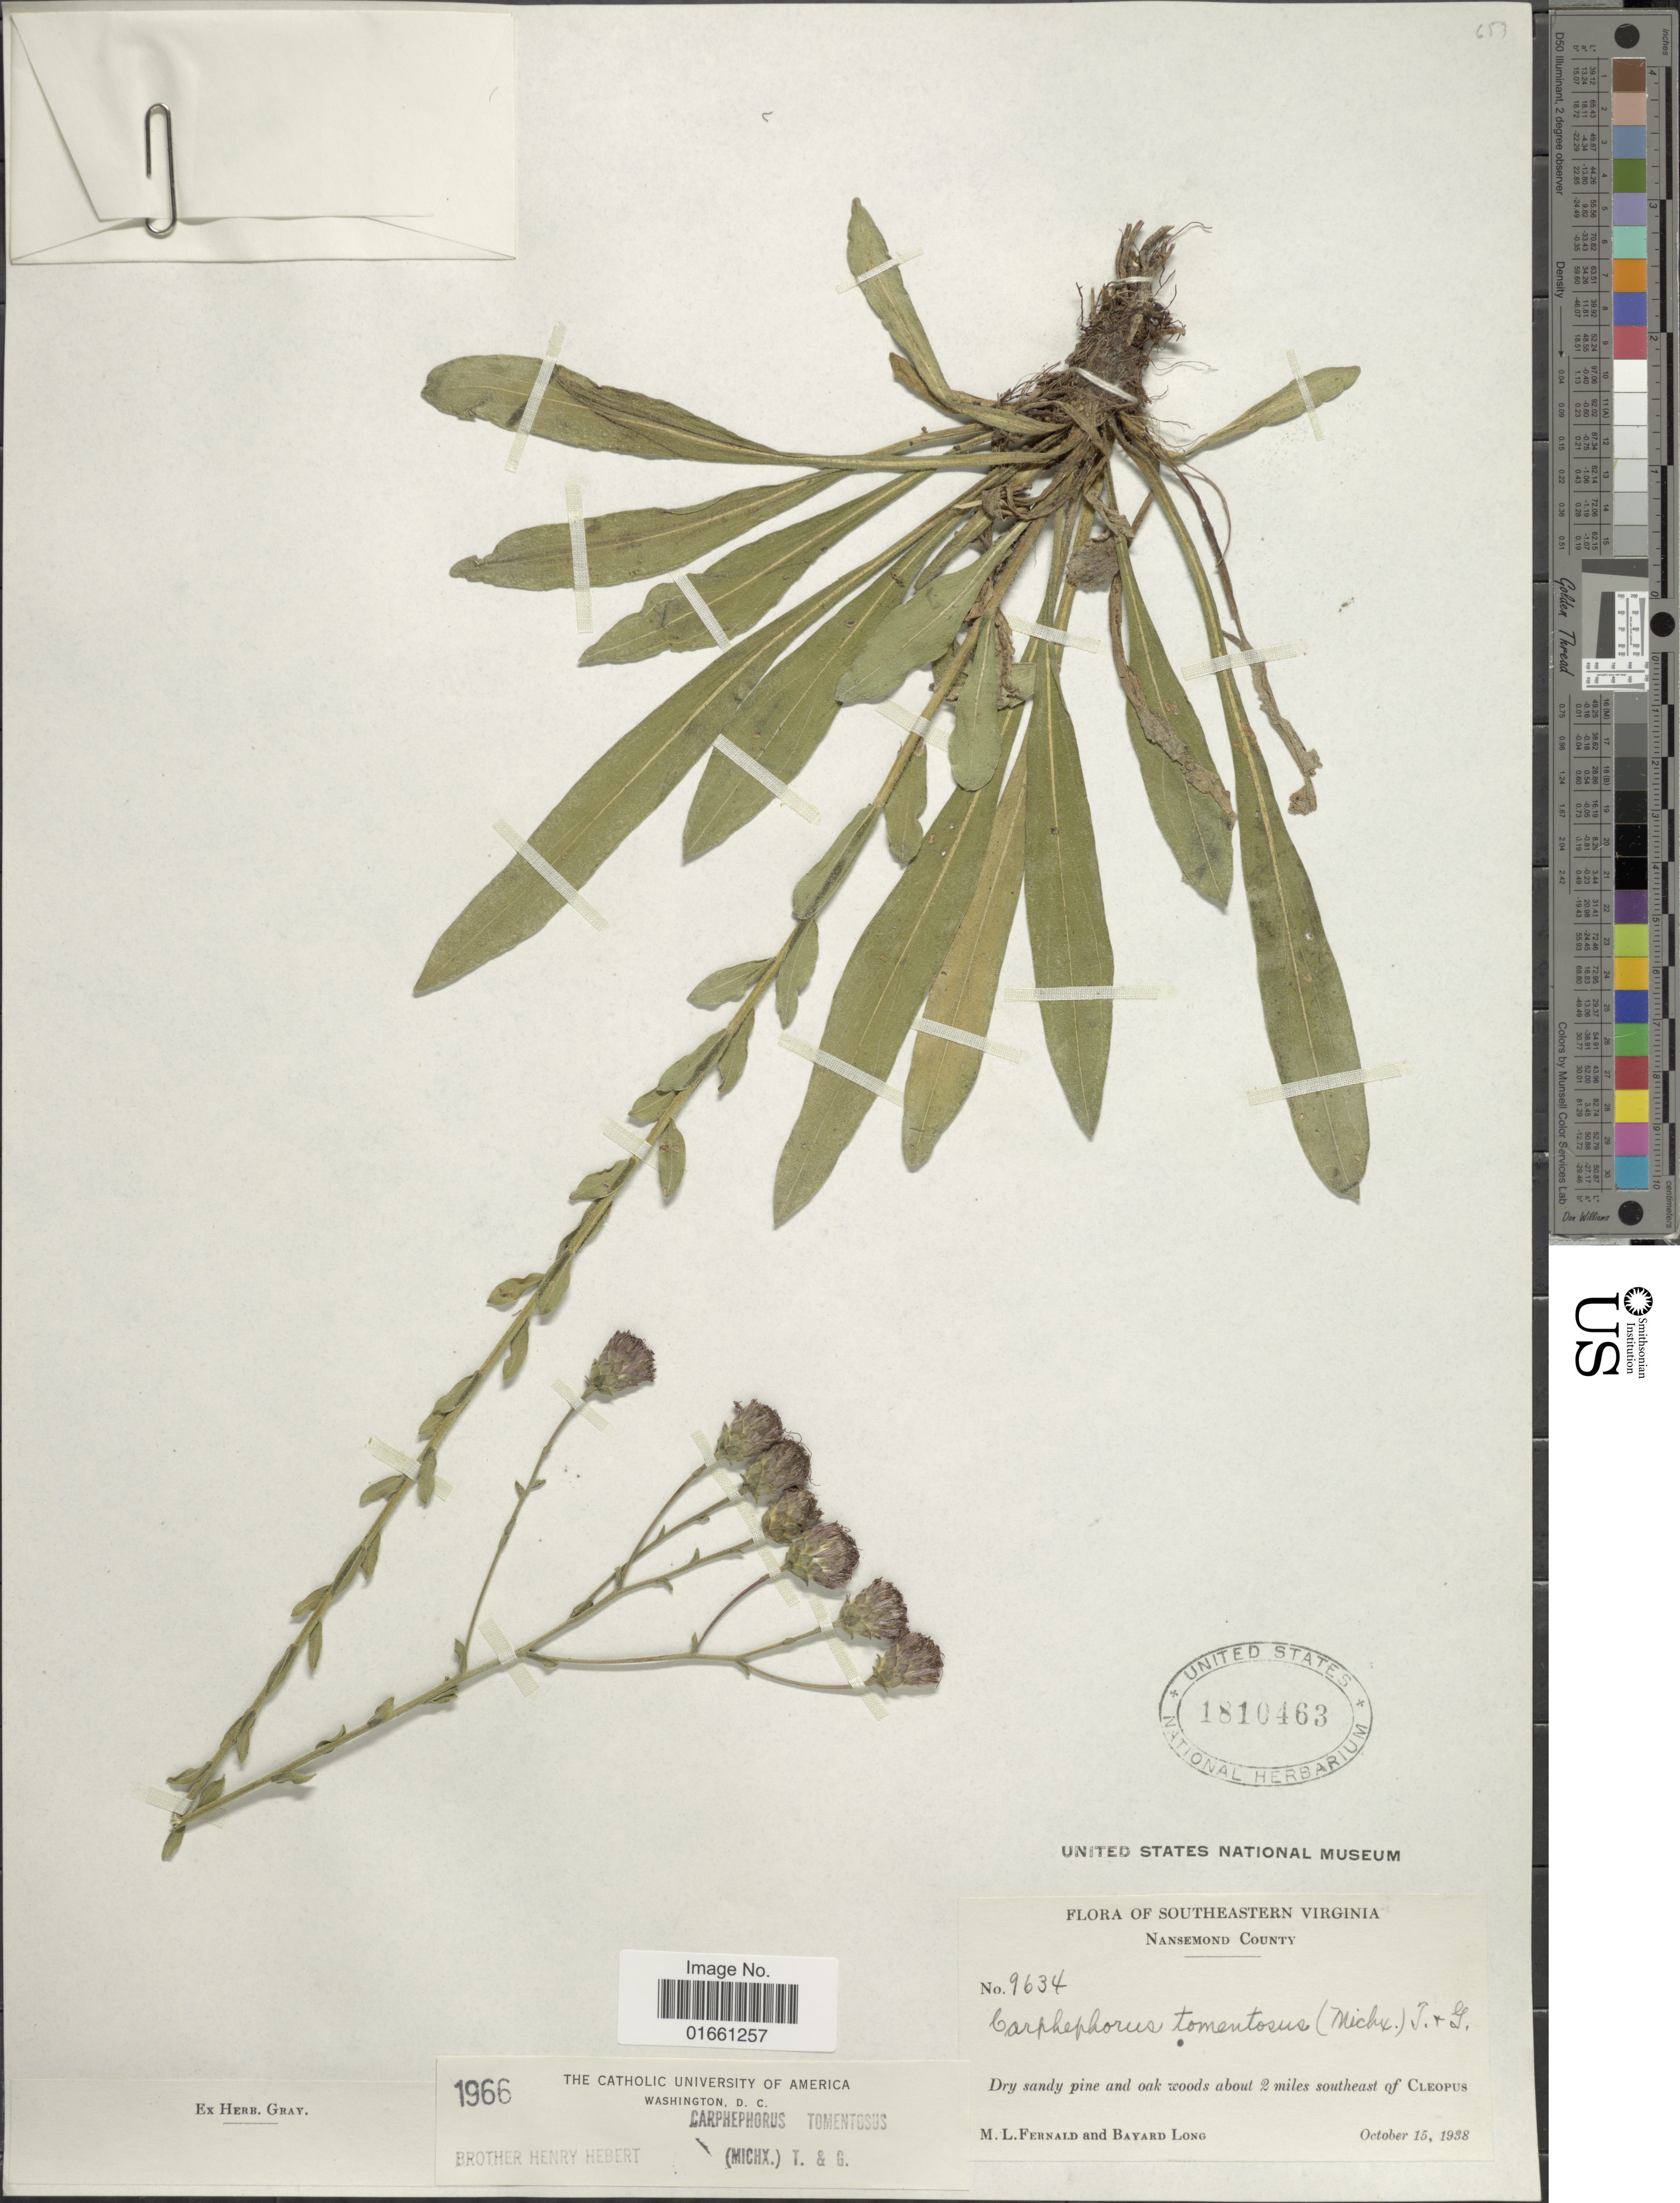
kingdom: Plantae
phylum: Tracheophyta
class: Magnoliopsida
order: Asterales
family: Asteraceae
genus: Carphephorus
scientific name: Carphephorus tomentosus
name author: (Michaux) Torr. & A. Gray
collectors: M. L. Fernald & B. Long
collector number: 9634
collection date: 1938-10-16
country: United States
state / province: Virginia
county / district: City of Suffolk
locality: Southeastern Virginia, Nansemond County, Dry Sandy pine and oak woods about 2 miles southeast of Cleopus.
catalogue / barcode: US 1810463